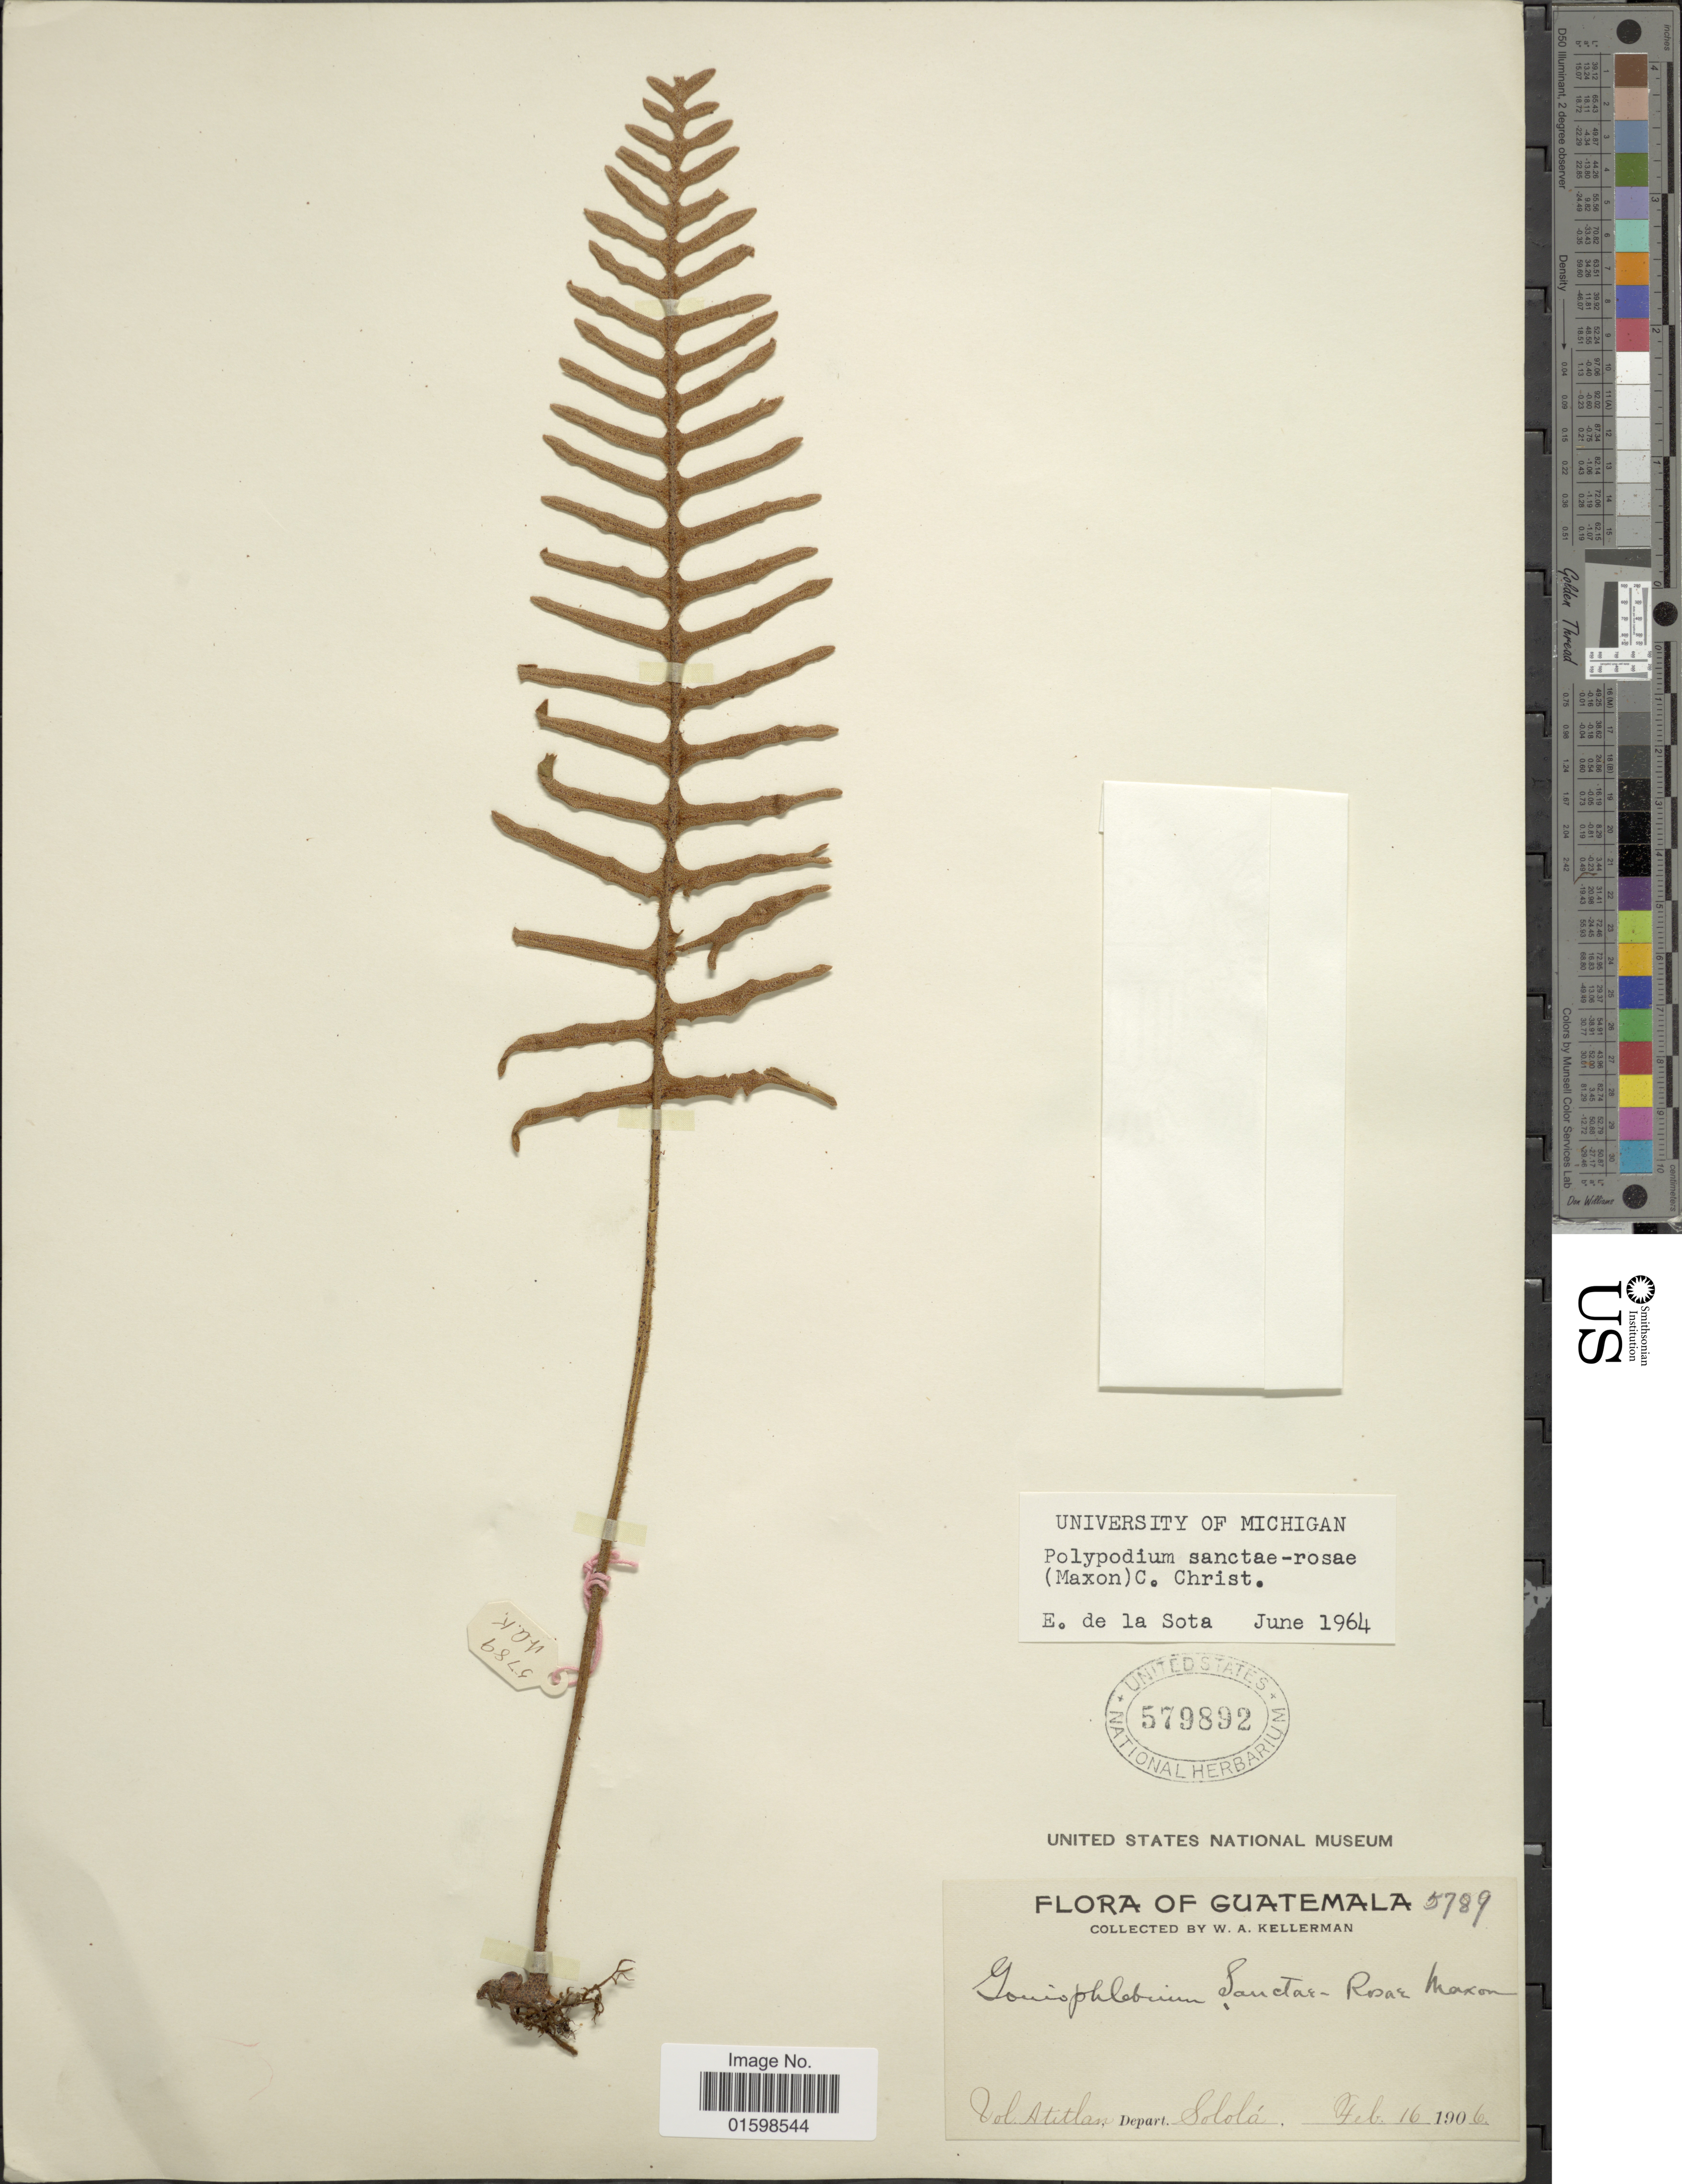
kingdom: Plantae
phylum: Tracheophyta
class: Polypodiopsida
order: Polypodiales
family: Polypodiaceae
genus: Pleopeltis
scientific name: Pleopeltis sanctae-rosae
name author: (Maxon) A.R. Sm. & Tejero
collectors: W. Kellerman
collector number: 5789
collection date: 1906-02-16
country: Guatemala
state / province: Sololá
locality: Vol. Atitlan. Depart. Sololá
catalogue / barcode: US 579892